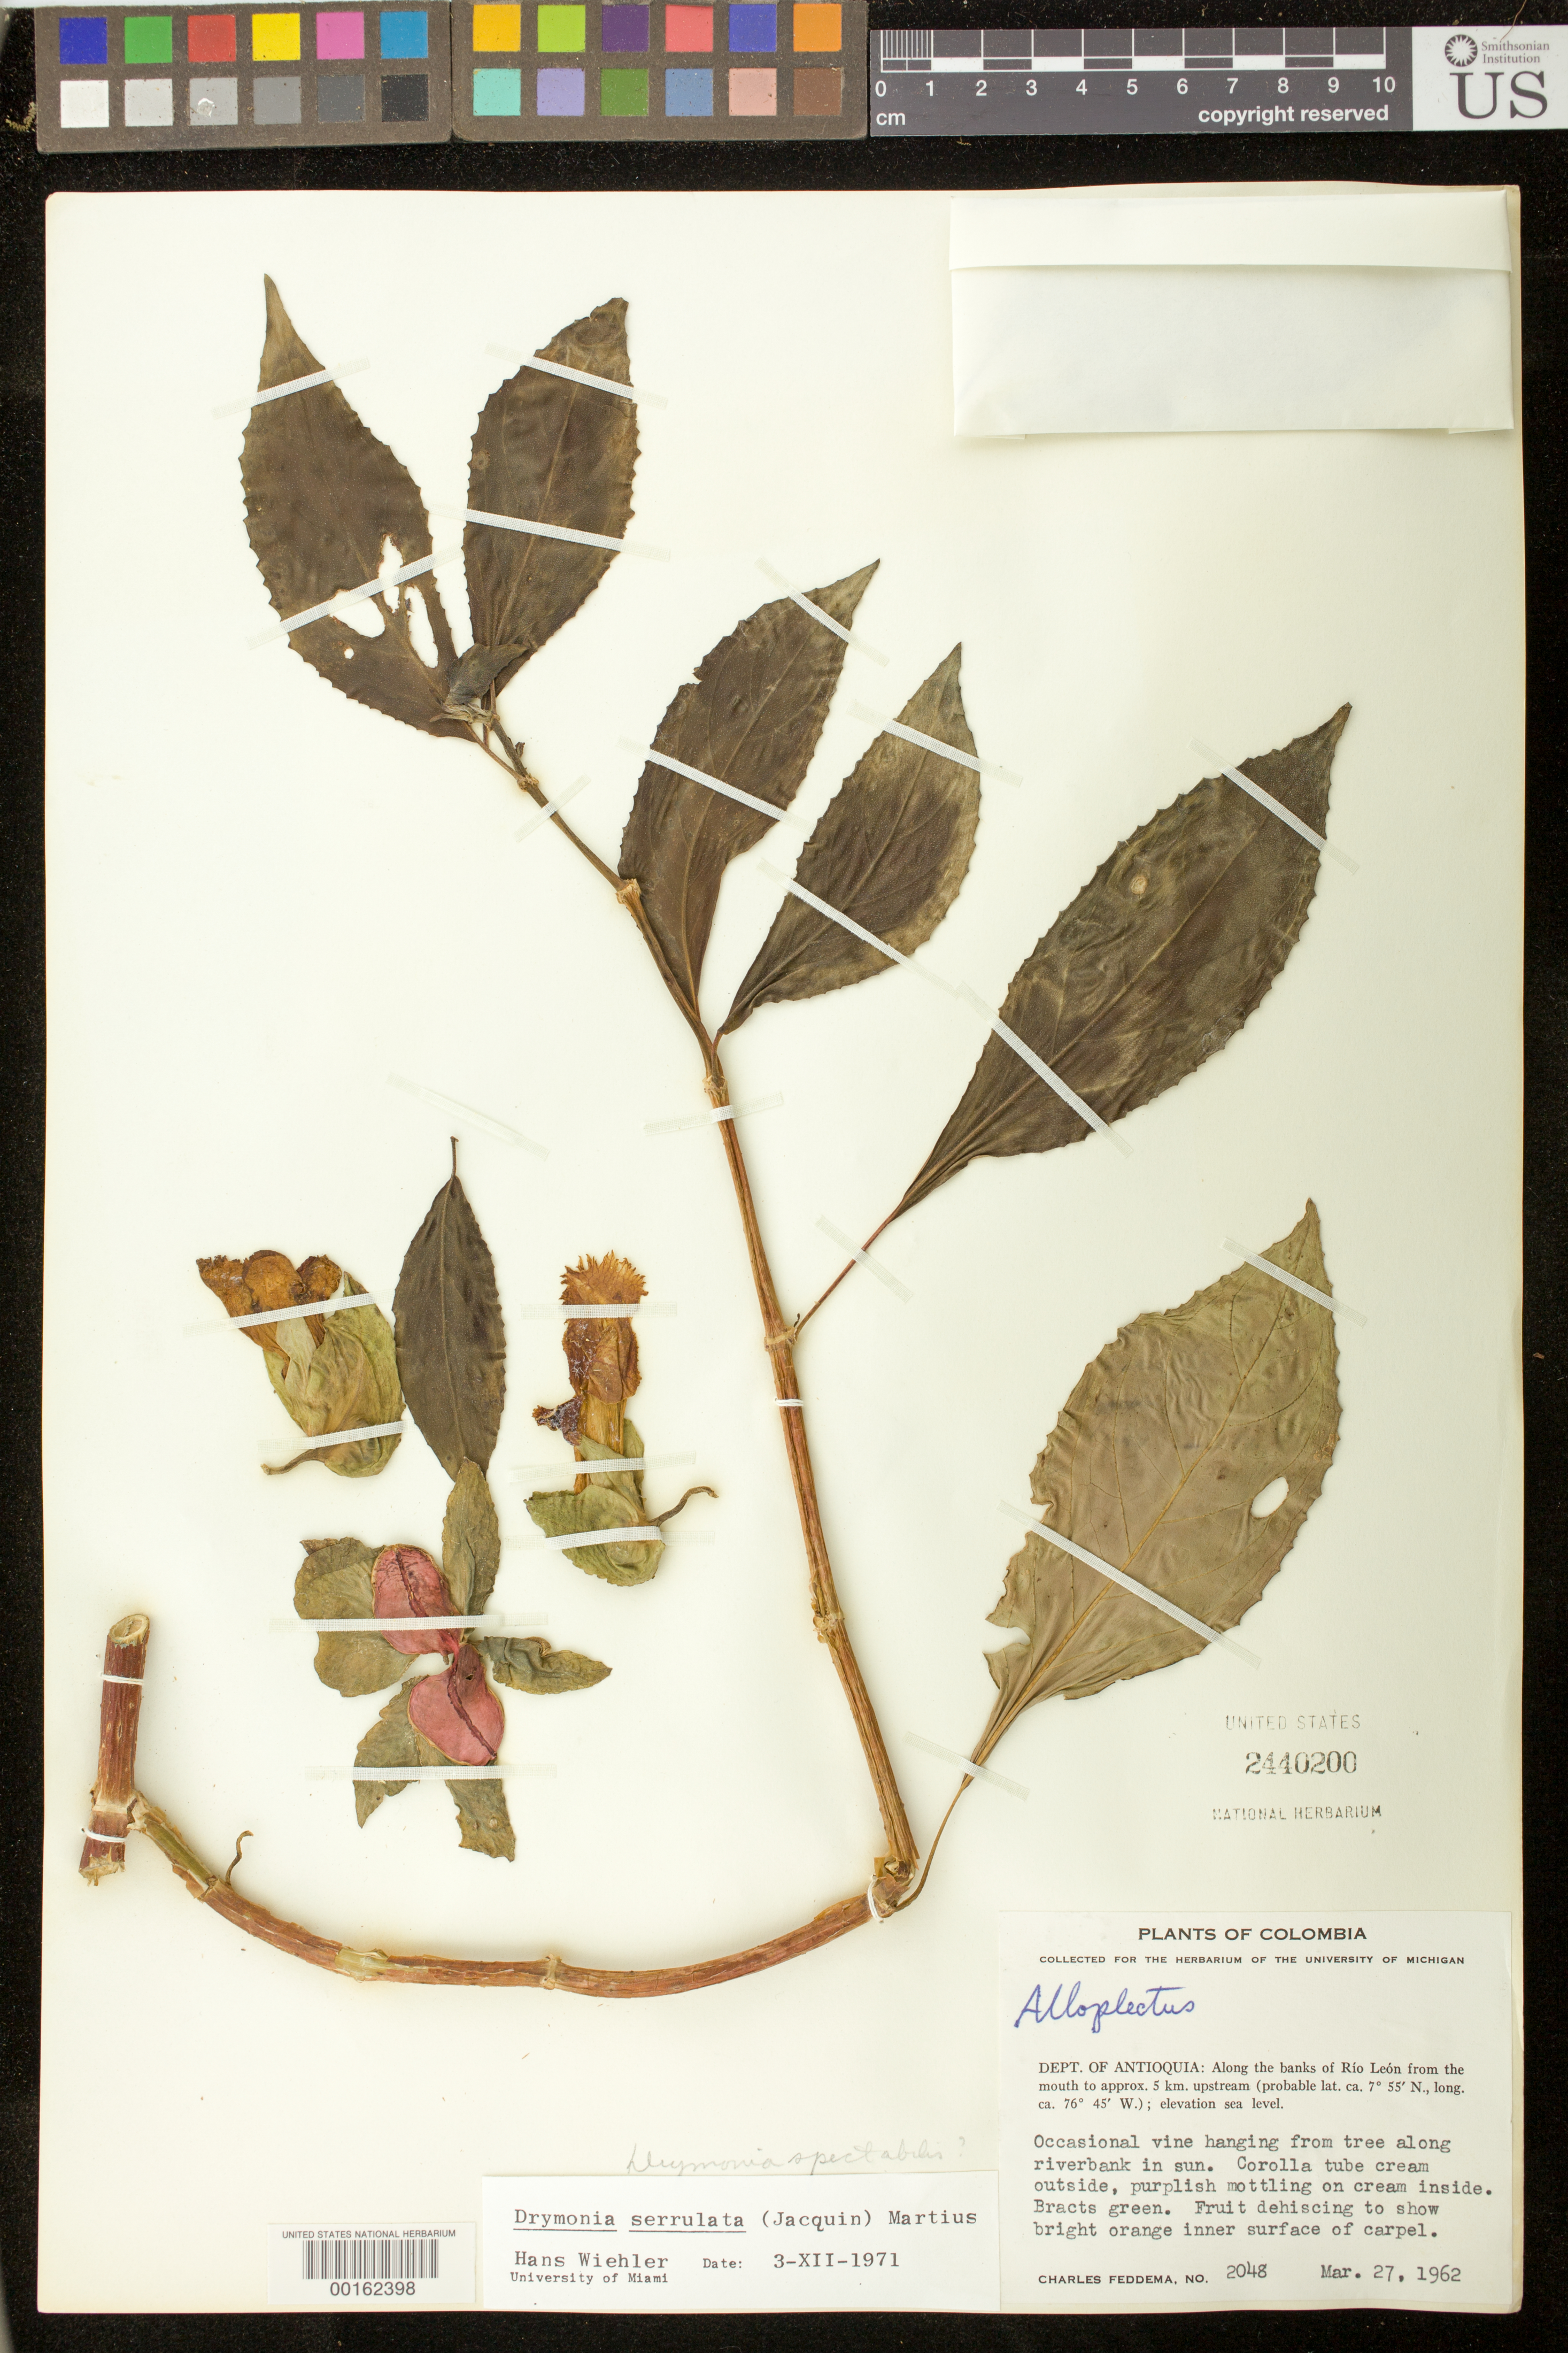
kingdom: Plantae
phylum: Tracheophyta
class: Magnoliopsida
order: Lamiales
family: Gesneriaceae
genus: Drymonia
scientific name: Drymonia serrulata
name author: (Jacq.) Mart.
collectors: C. Feddema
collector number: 2048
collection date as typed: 27 Mar 1962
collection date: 1962-03-27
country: Colombia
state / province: Antioquia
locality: Along the banks of Rio Leon from the mouth to approx 5 km upstream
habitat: Sea level, along riverbank in sun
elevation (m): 0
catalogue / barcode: US 2440200